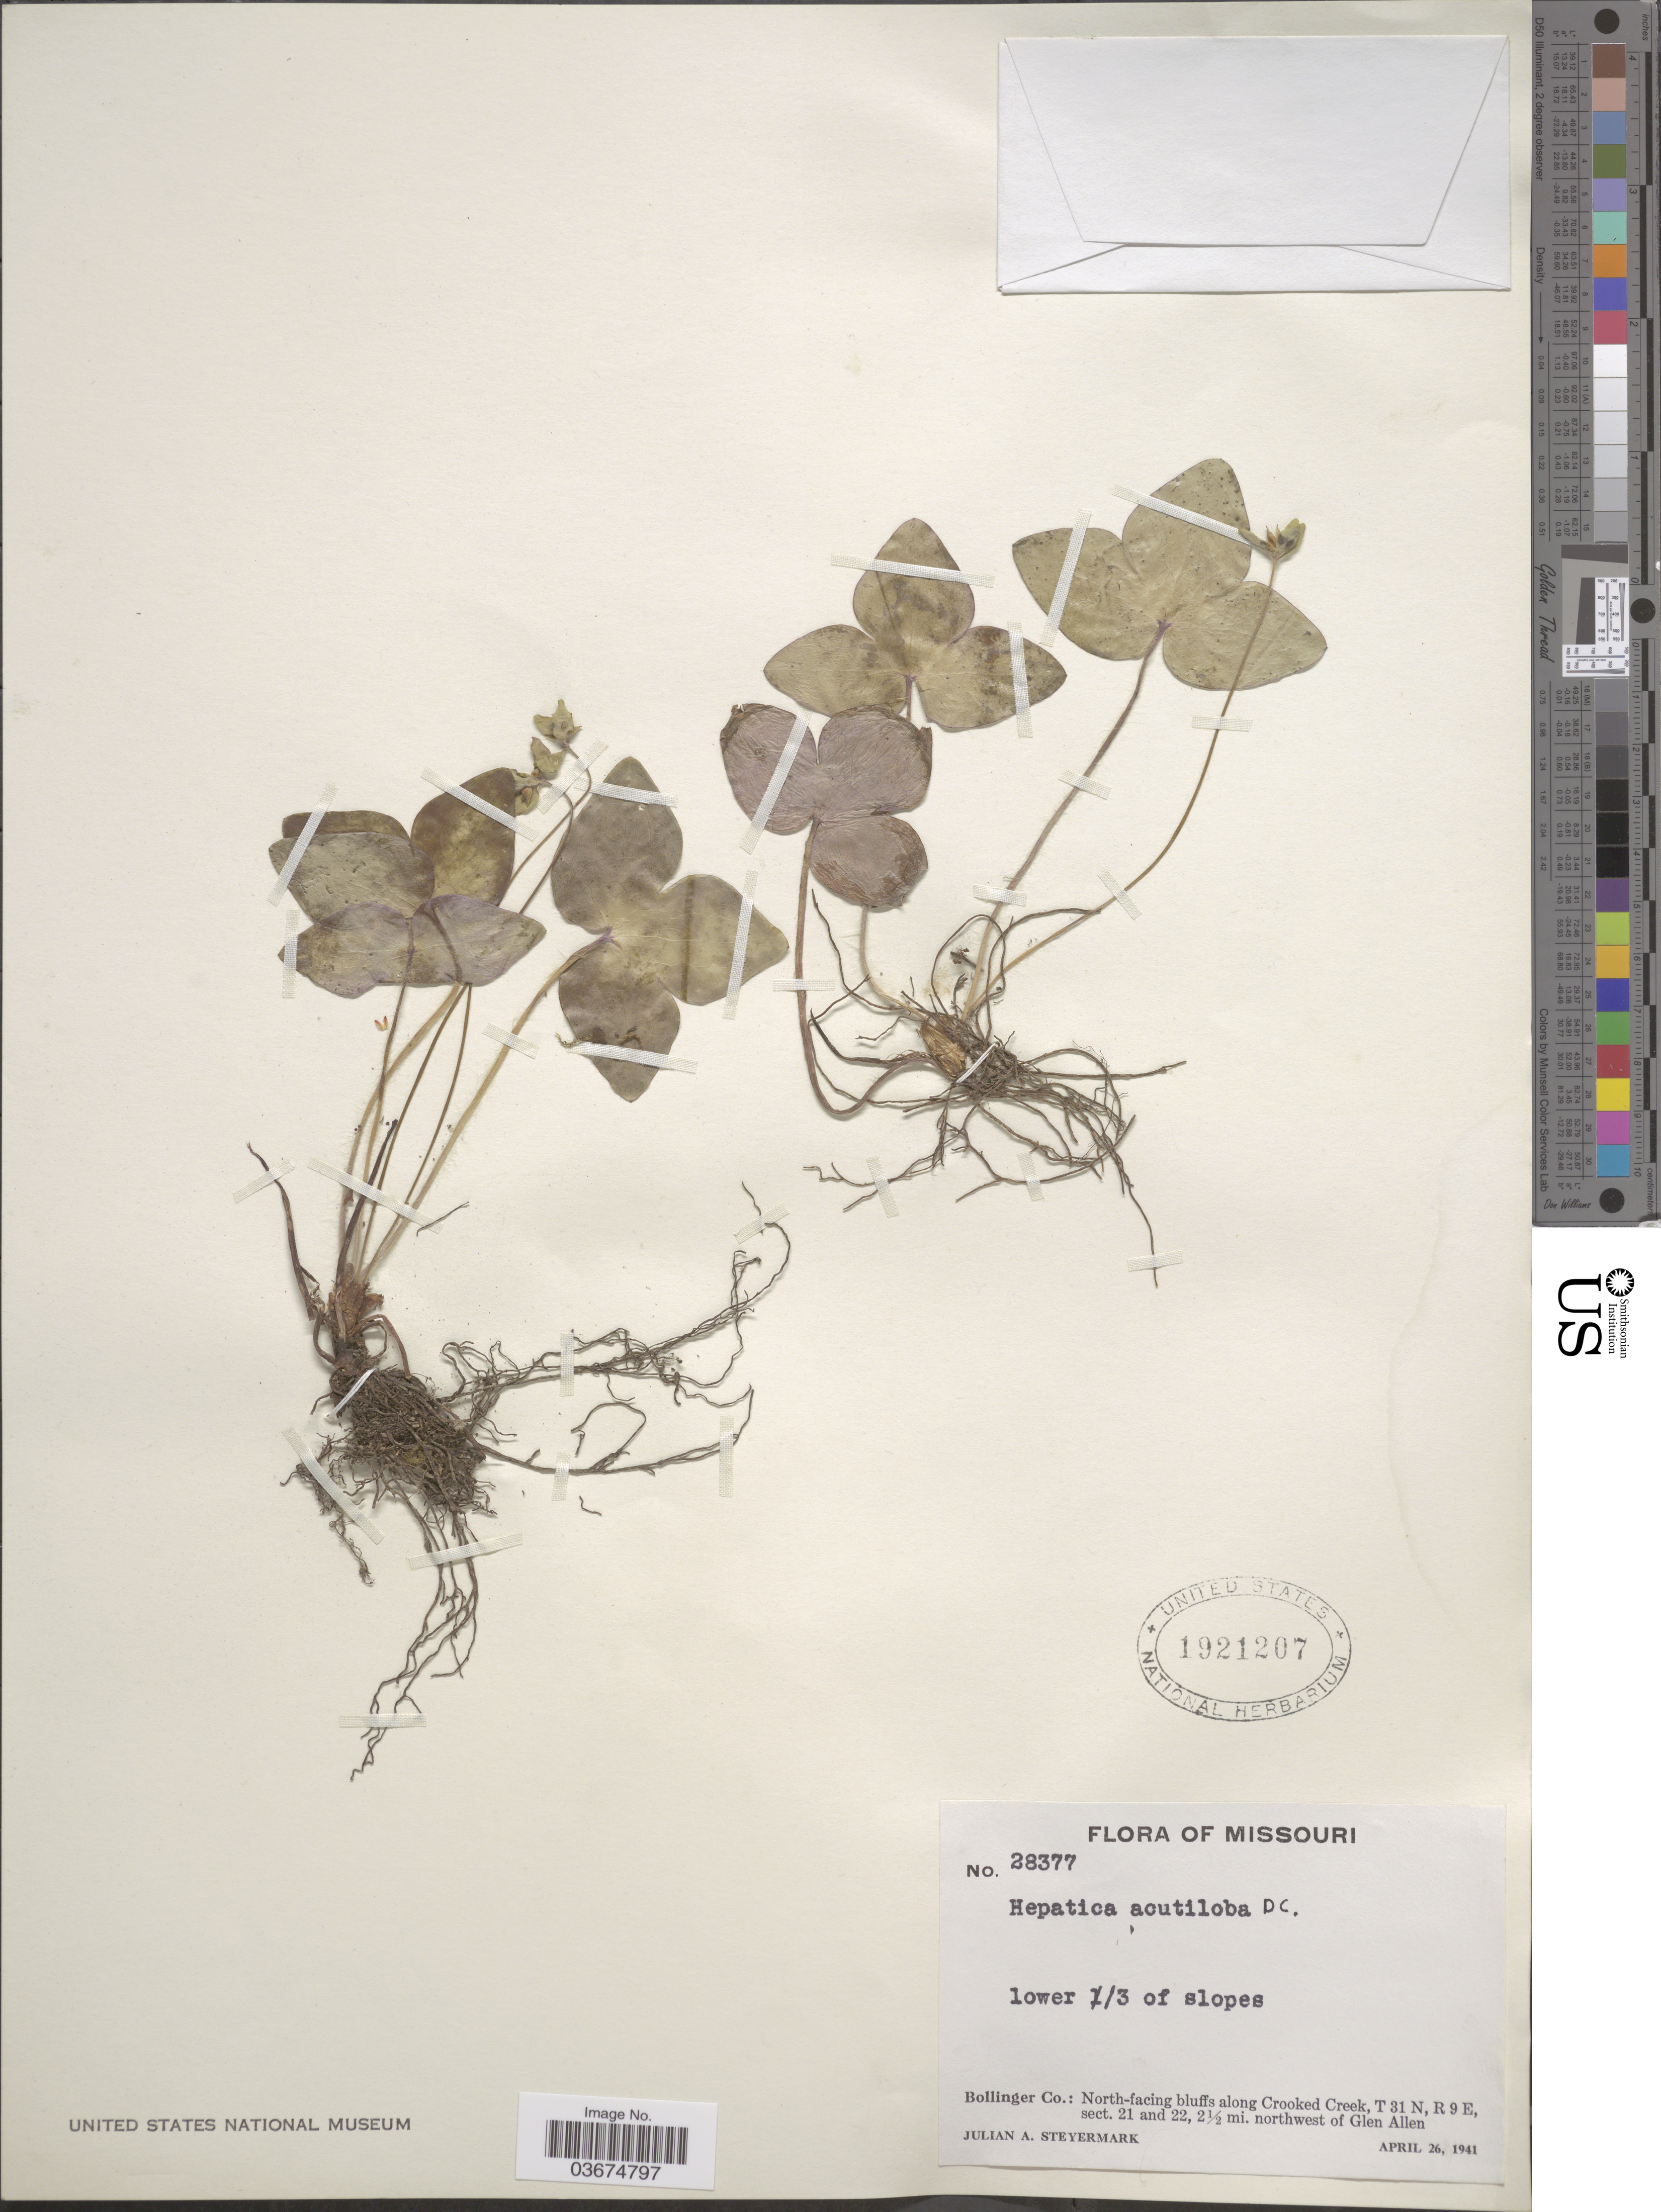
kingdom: Plantae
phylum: Tracheophyta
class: Magnoliopsida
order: Ranunculales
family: Ranunculaceae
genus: Hepatica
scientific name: Hepatica acutiloba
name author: DC.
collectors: J. Steyermark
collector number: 28377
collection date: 1941-04-26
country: United States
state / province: Missouri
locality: Bollinger Co.: North-facing bluffs along Crooked Creek, T 31 N, R 9 E, sect. 21 and 22, 2½ mi. northwest of Glen Allen.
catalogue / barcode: US 1921207